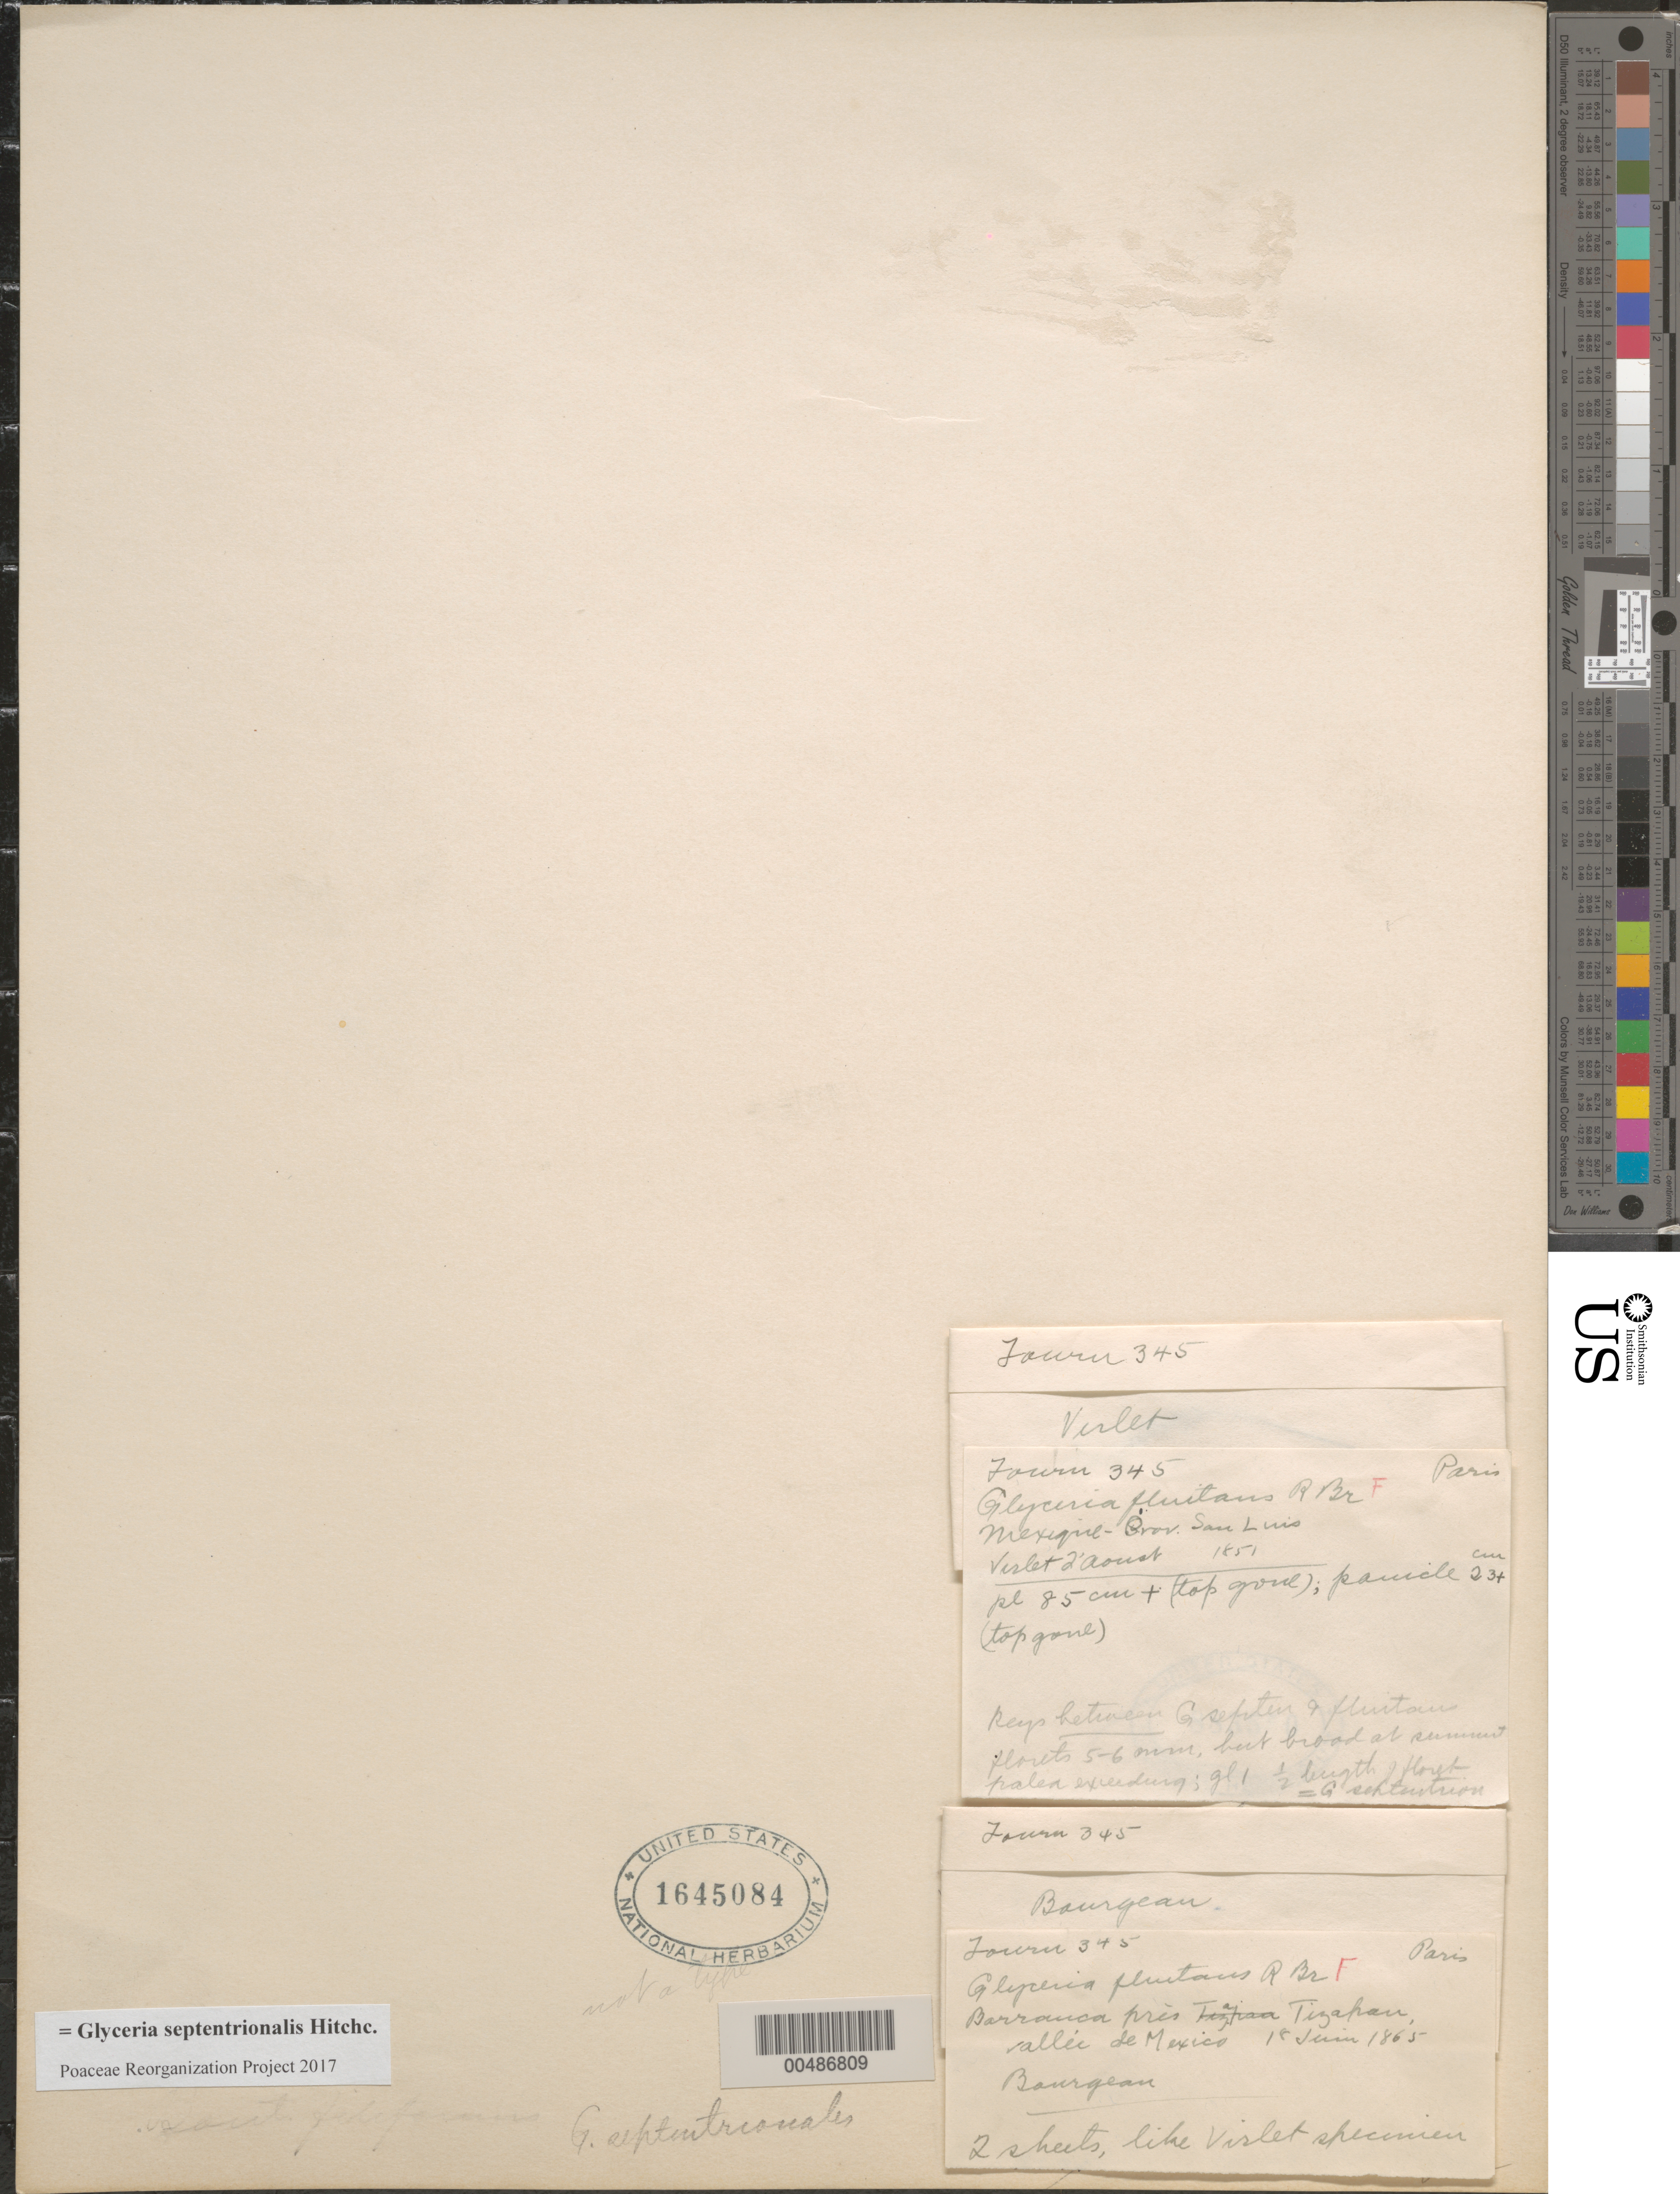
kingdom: Plantae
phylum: Tracheophyta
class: Liliopsida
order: Poales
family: Poaceae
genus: Glyceria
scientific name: Glyceria septentrionalis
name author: Hitchc.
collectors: -. Fourir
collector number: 345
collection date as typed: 2 Aug 1851 and 18 Jun 1865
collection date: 1851-08-02,1865-06-18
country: Mexico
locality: Mixed location: Bros. San Luis & barranca prŠs Tizahan, vall‚i de Mexico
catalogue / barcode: US 1645084